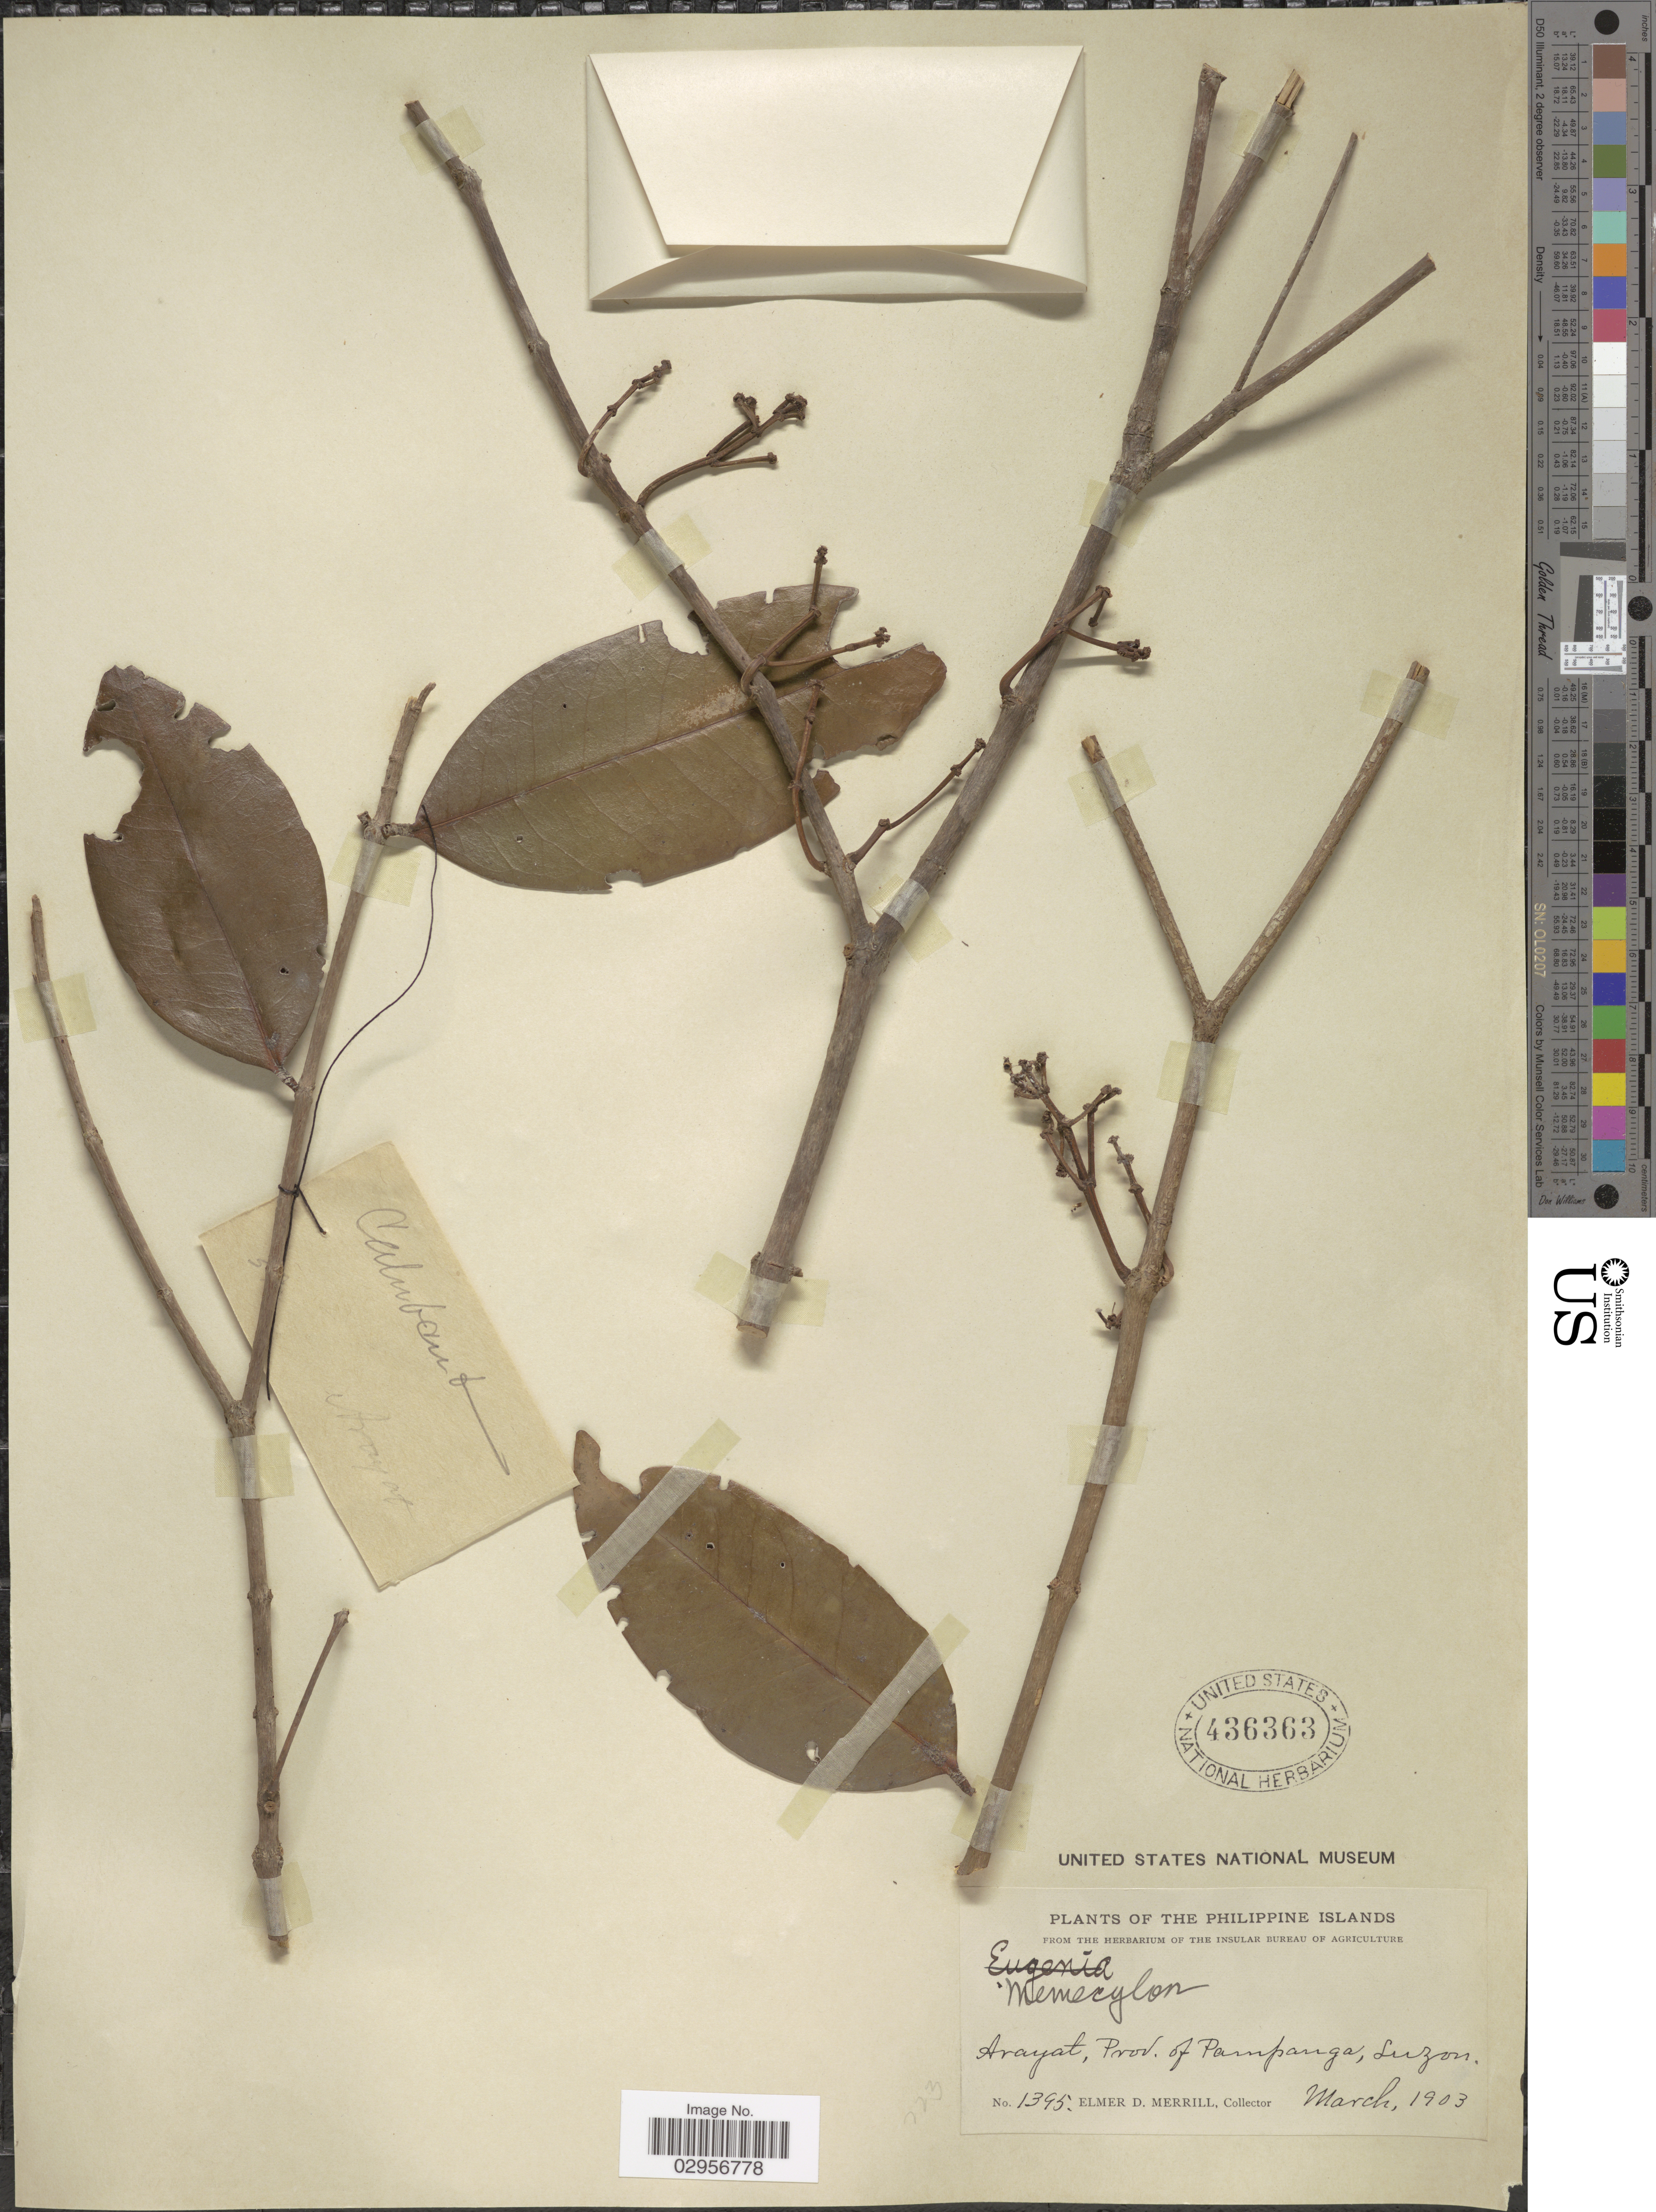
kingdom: Plantae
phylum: Tracheophyta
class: Magnoliopsida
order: Myrtales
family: Melastomataceae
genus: Memecylon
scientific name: Memecylon sp.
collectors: E. D. Merrill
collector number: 1395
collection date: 1903-03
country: Philippines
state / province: Central Luzon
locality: Arayat, Prov. of Pampanga, Luzon.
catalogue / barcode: US 436363